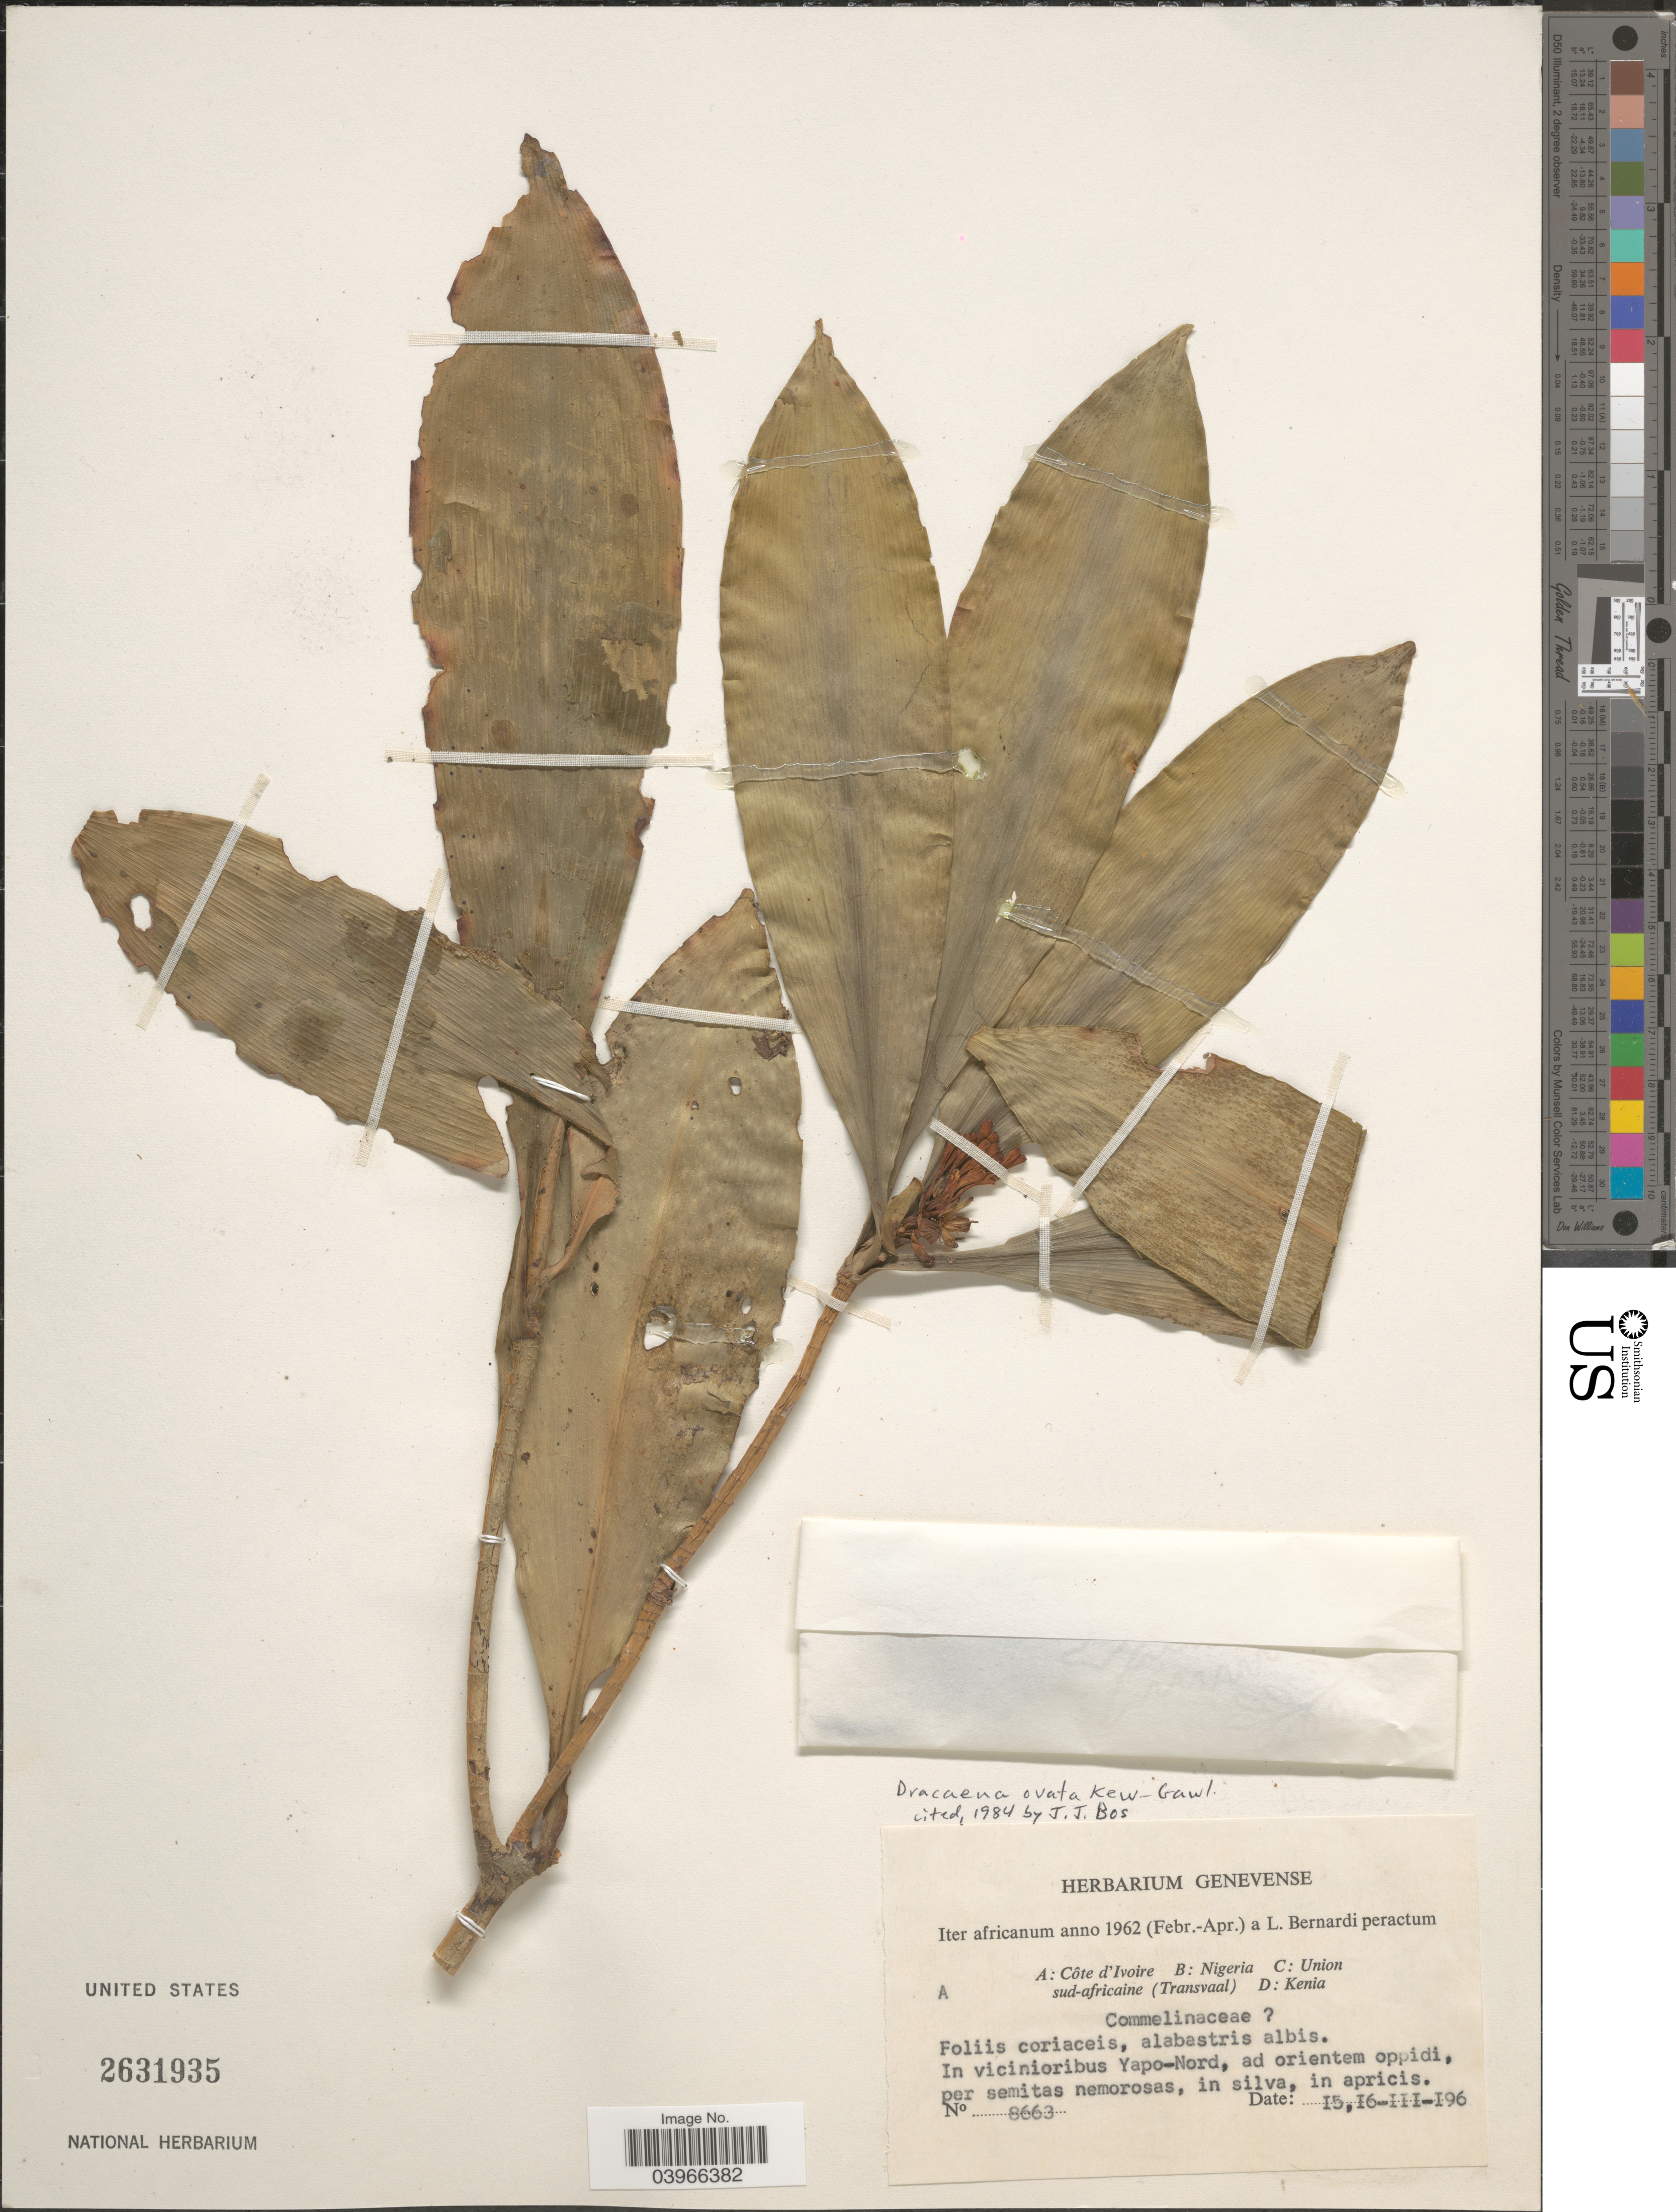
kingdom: Plantae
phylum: Tracheophyta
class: Liliopsida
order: Asparagales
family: Asparagaceae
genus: Dracaena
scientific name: Dracaena ovata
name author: Ker Gawl.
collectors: L. Bernardi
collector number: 8663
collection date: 1962-03-15/1962-03-16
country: Ivory Coast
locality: Côte d'Ivoire. In vicinioribus Yapo-Nord, ad orientem oppidi, per semitas nemorosas, in silva, in apricis.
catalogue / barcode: US 2631935